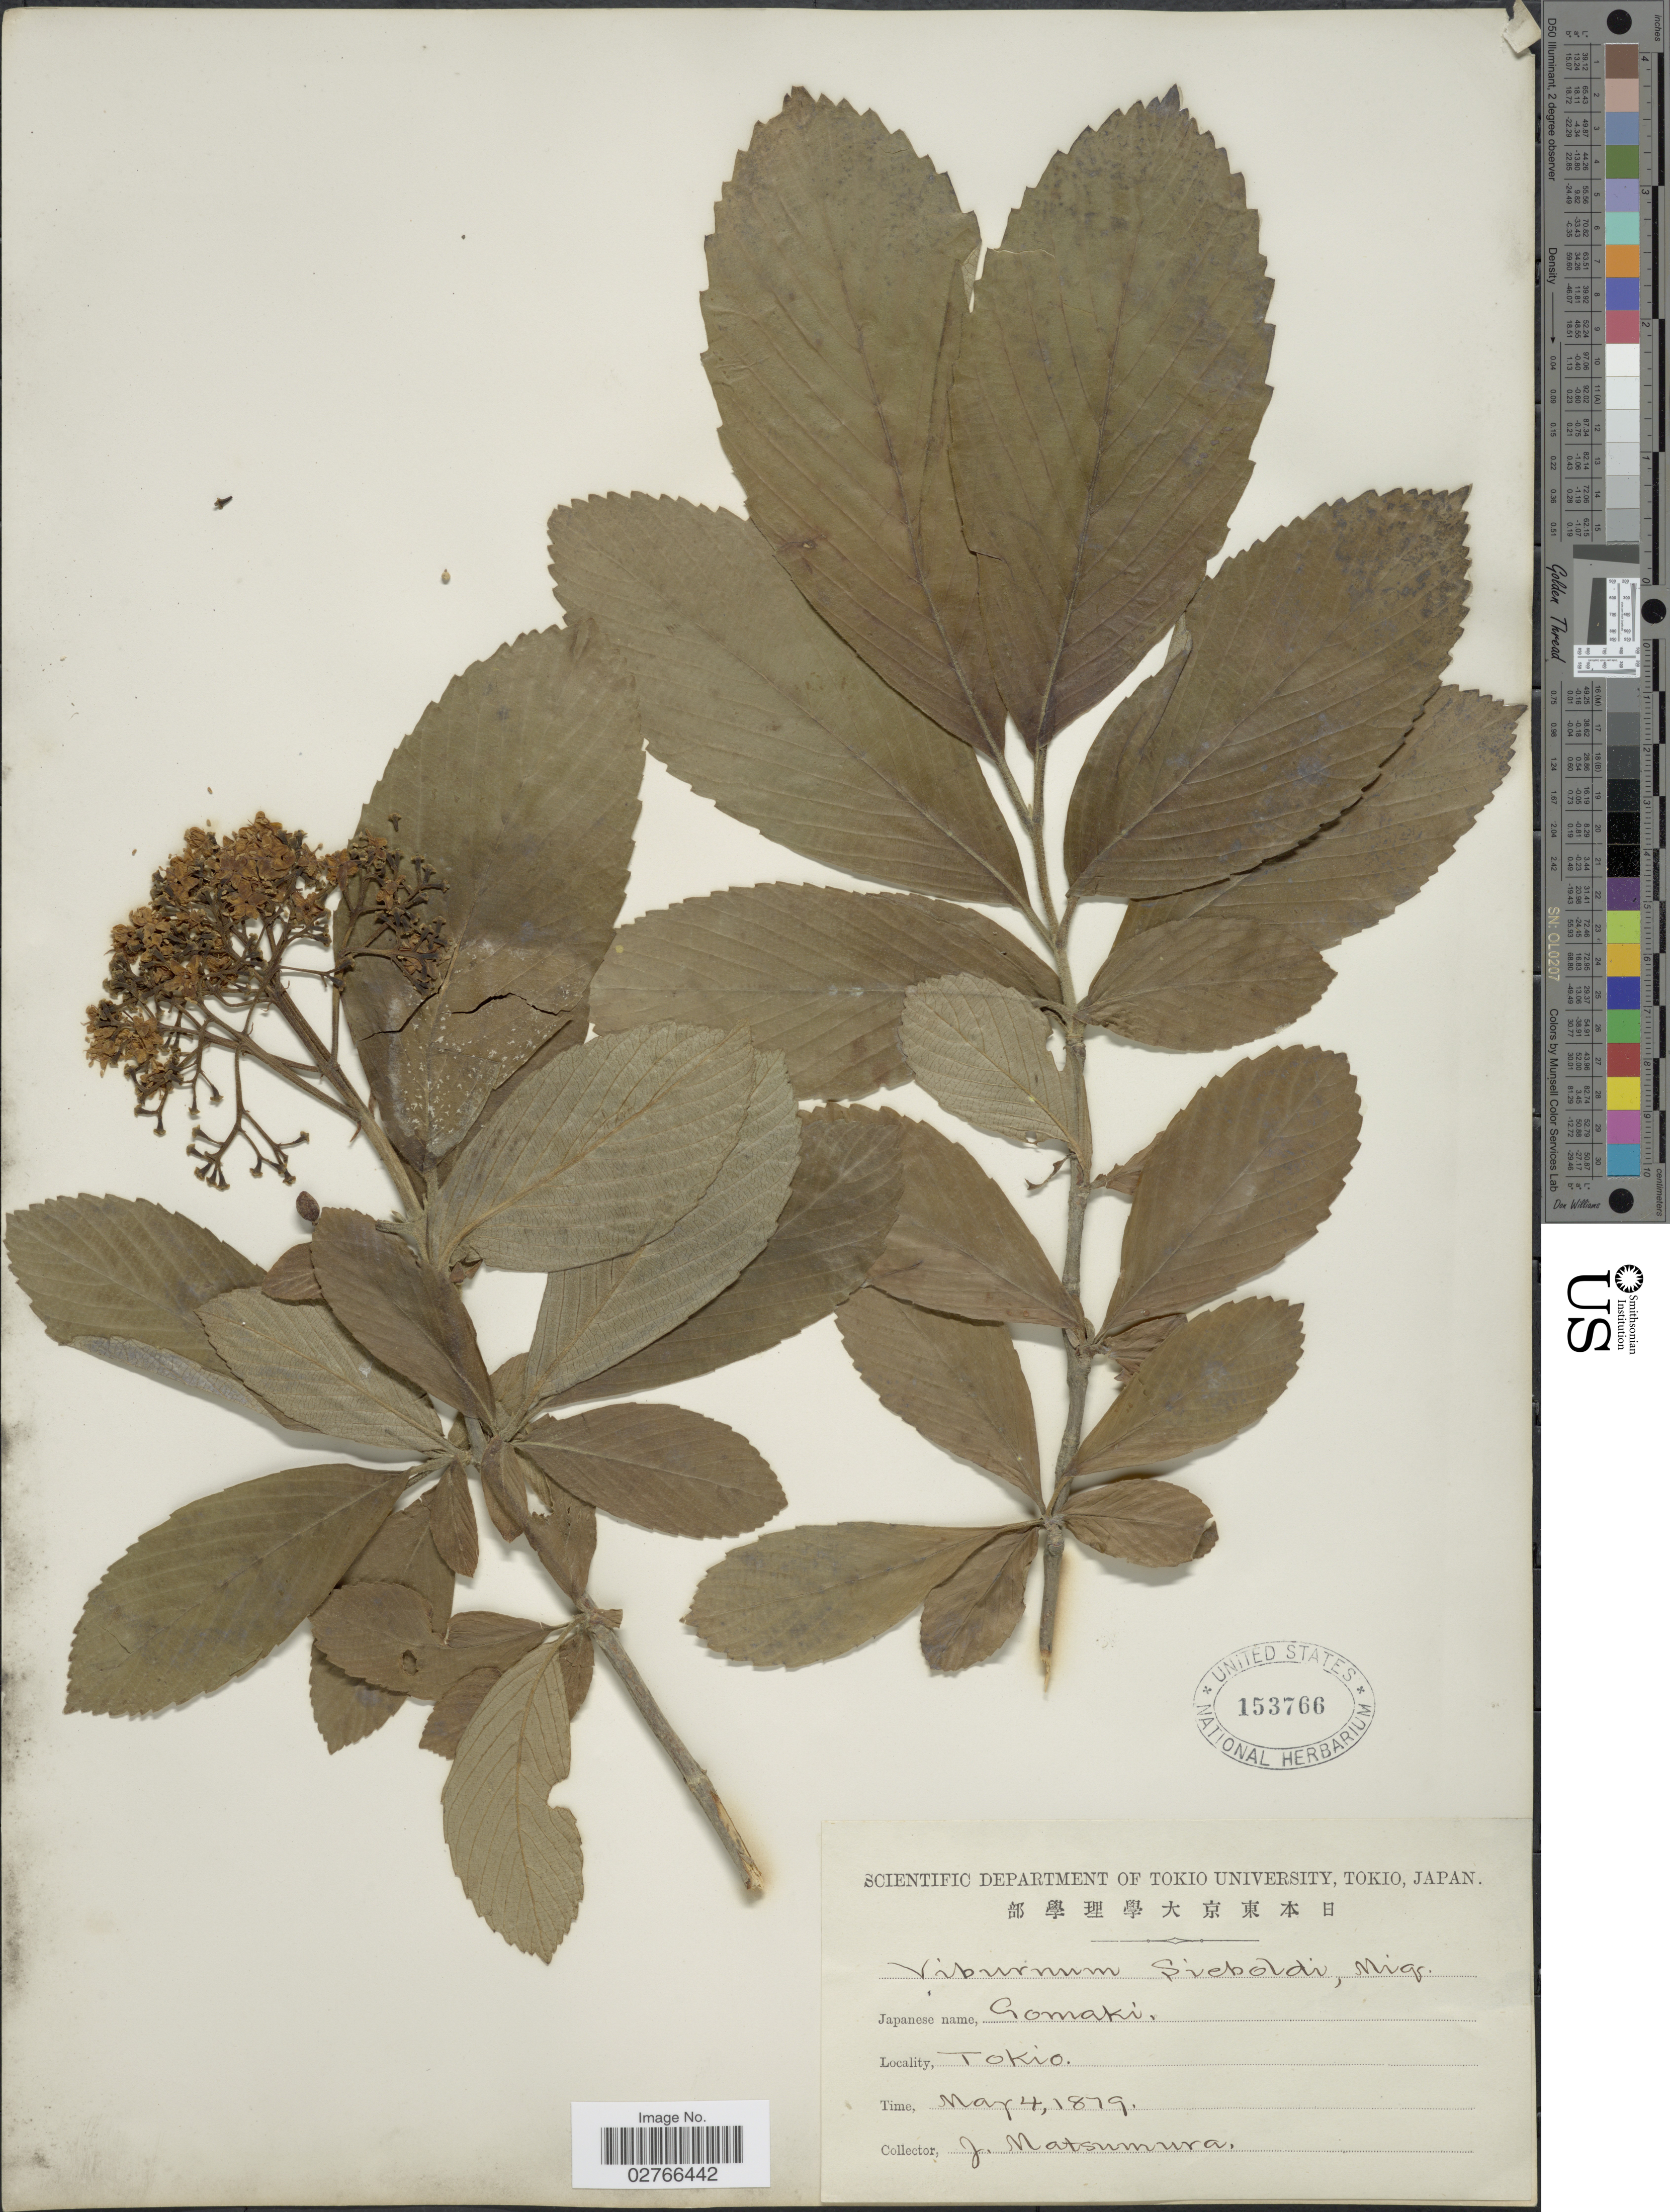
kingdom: Plantae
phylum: Tracheophyta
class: Magnoliopsida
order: Dipsacales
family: Viburnaceae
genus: Viburnum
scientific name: Viburnum sieboldii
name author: Miq.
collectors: J. Matsumura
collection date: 1879-05-04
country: Japan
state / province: Tokyo, Federal City of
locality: Tokio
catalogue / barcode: US 153766